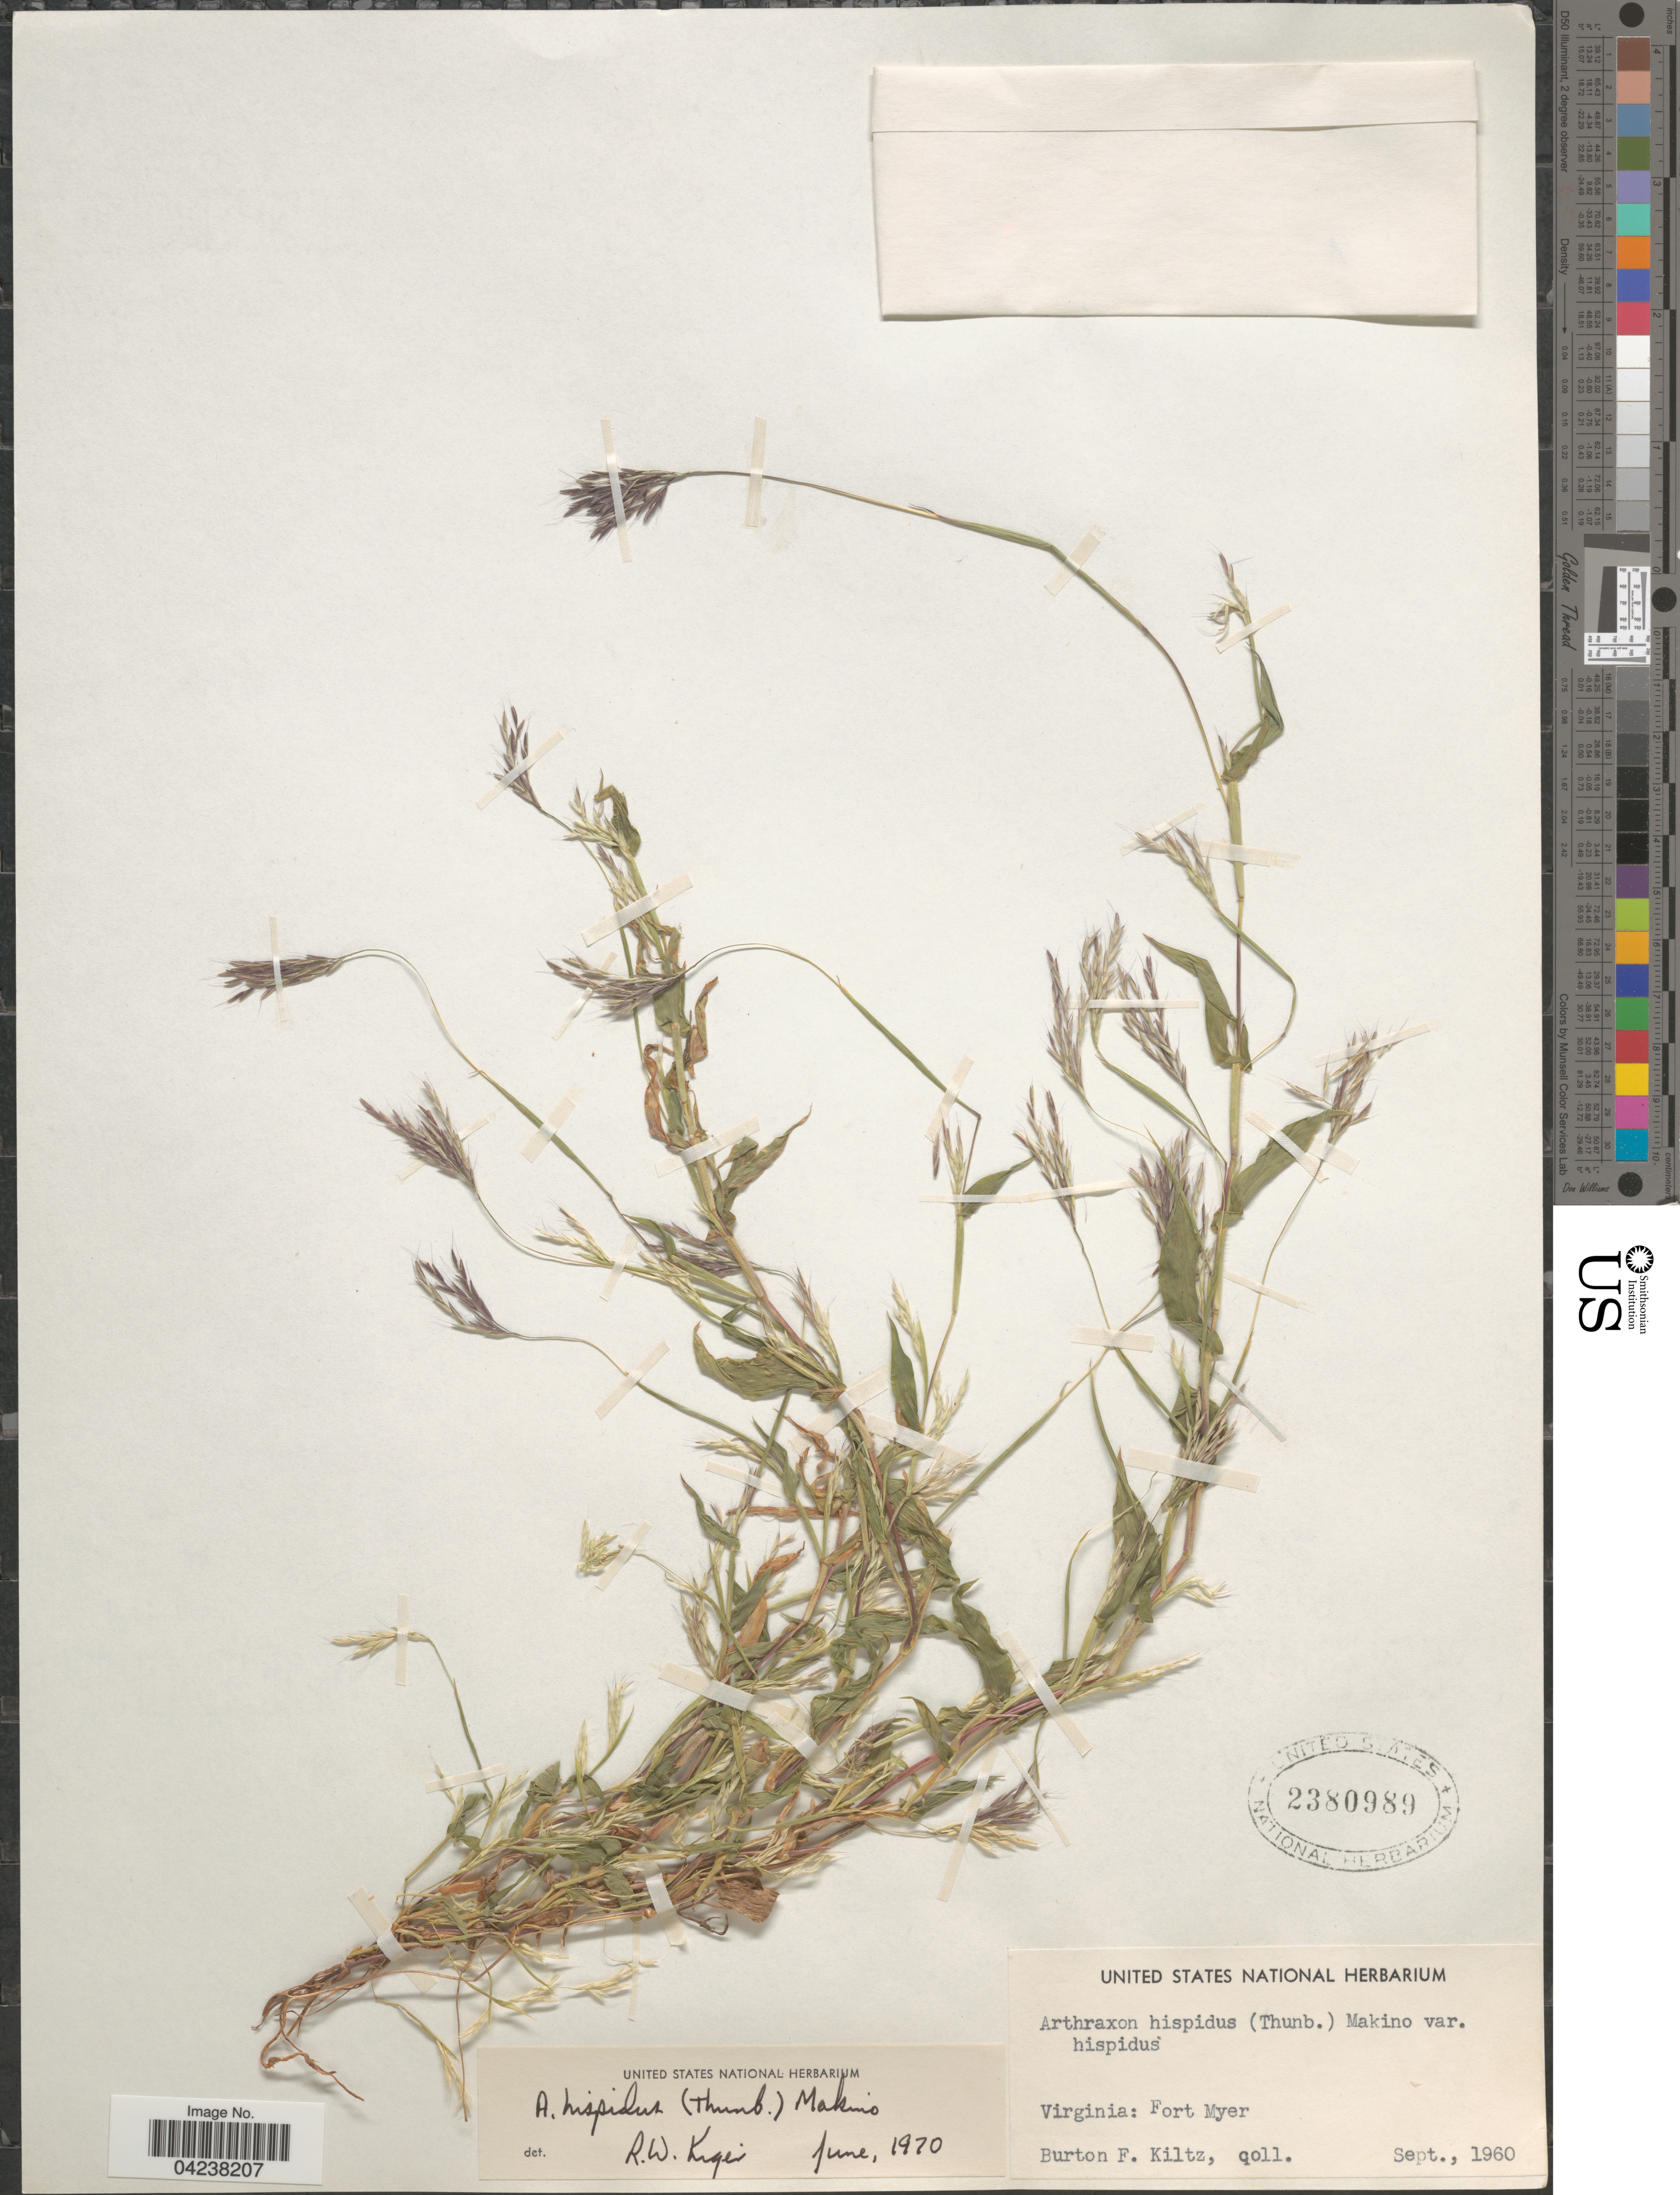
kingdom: Plantae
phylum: Tracheophyta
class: Liliopsida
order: Poales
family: Poaceae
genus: Arthraxon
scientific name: Arthraxon hispidus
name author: (Thunb.) Makino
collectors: B. Kiltz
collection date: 1960-09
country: United States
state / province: Virginia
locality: Fort Myer.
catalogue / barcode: US 2380989